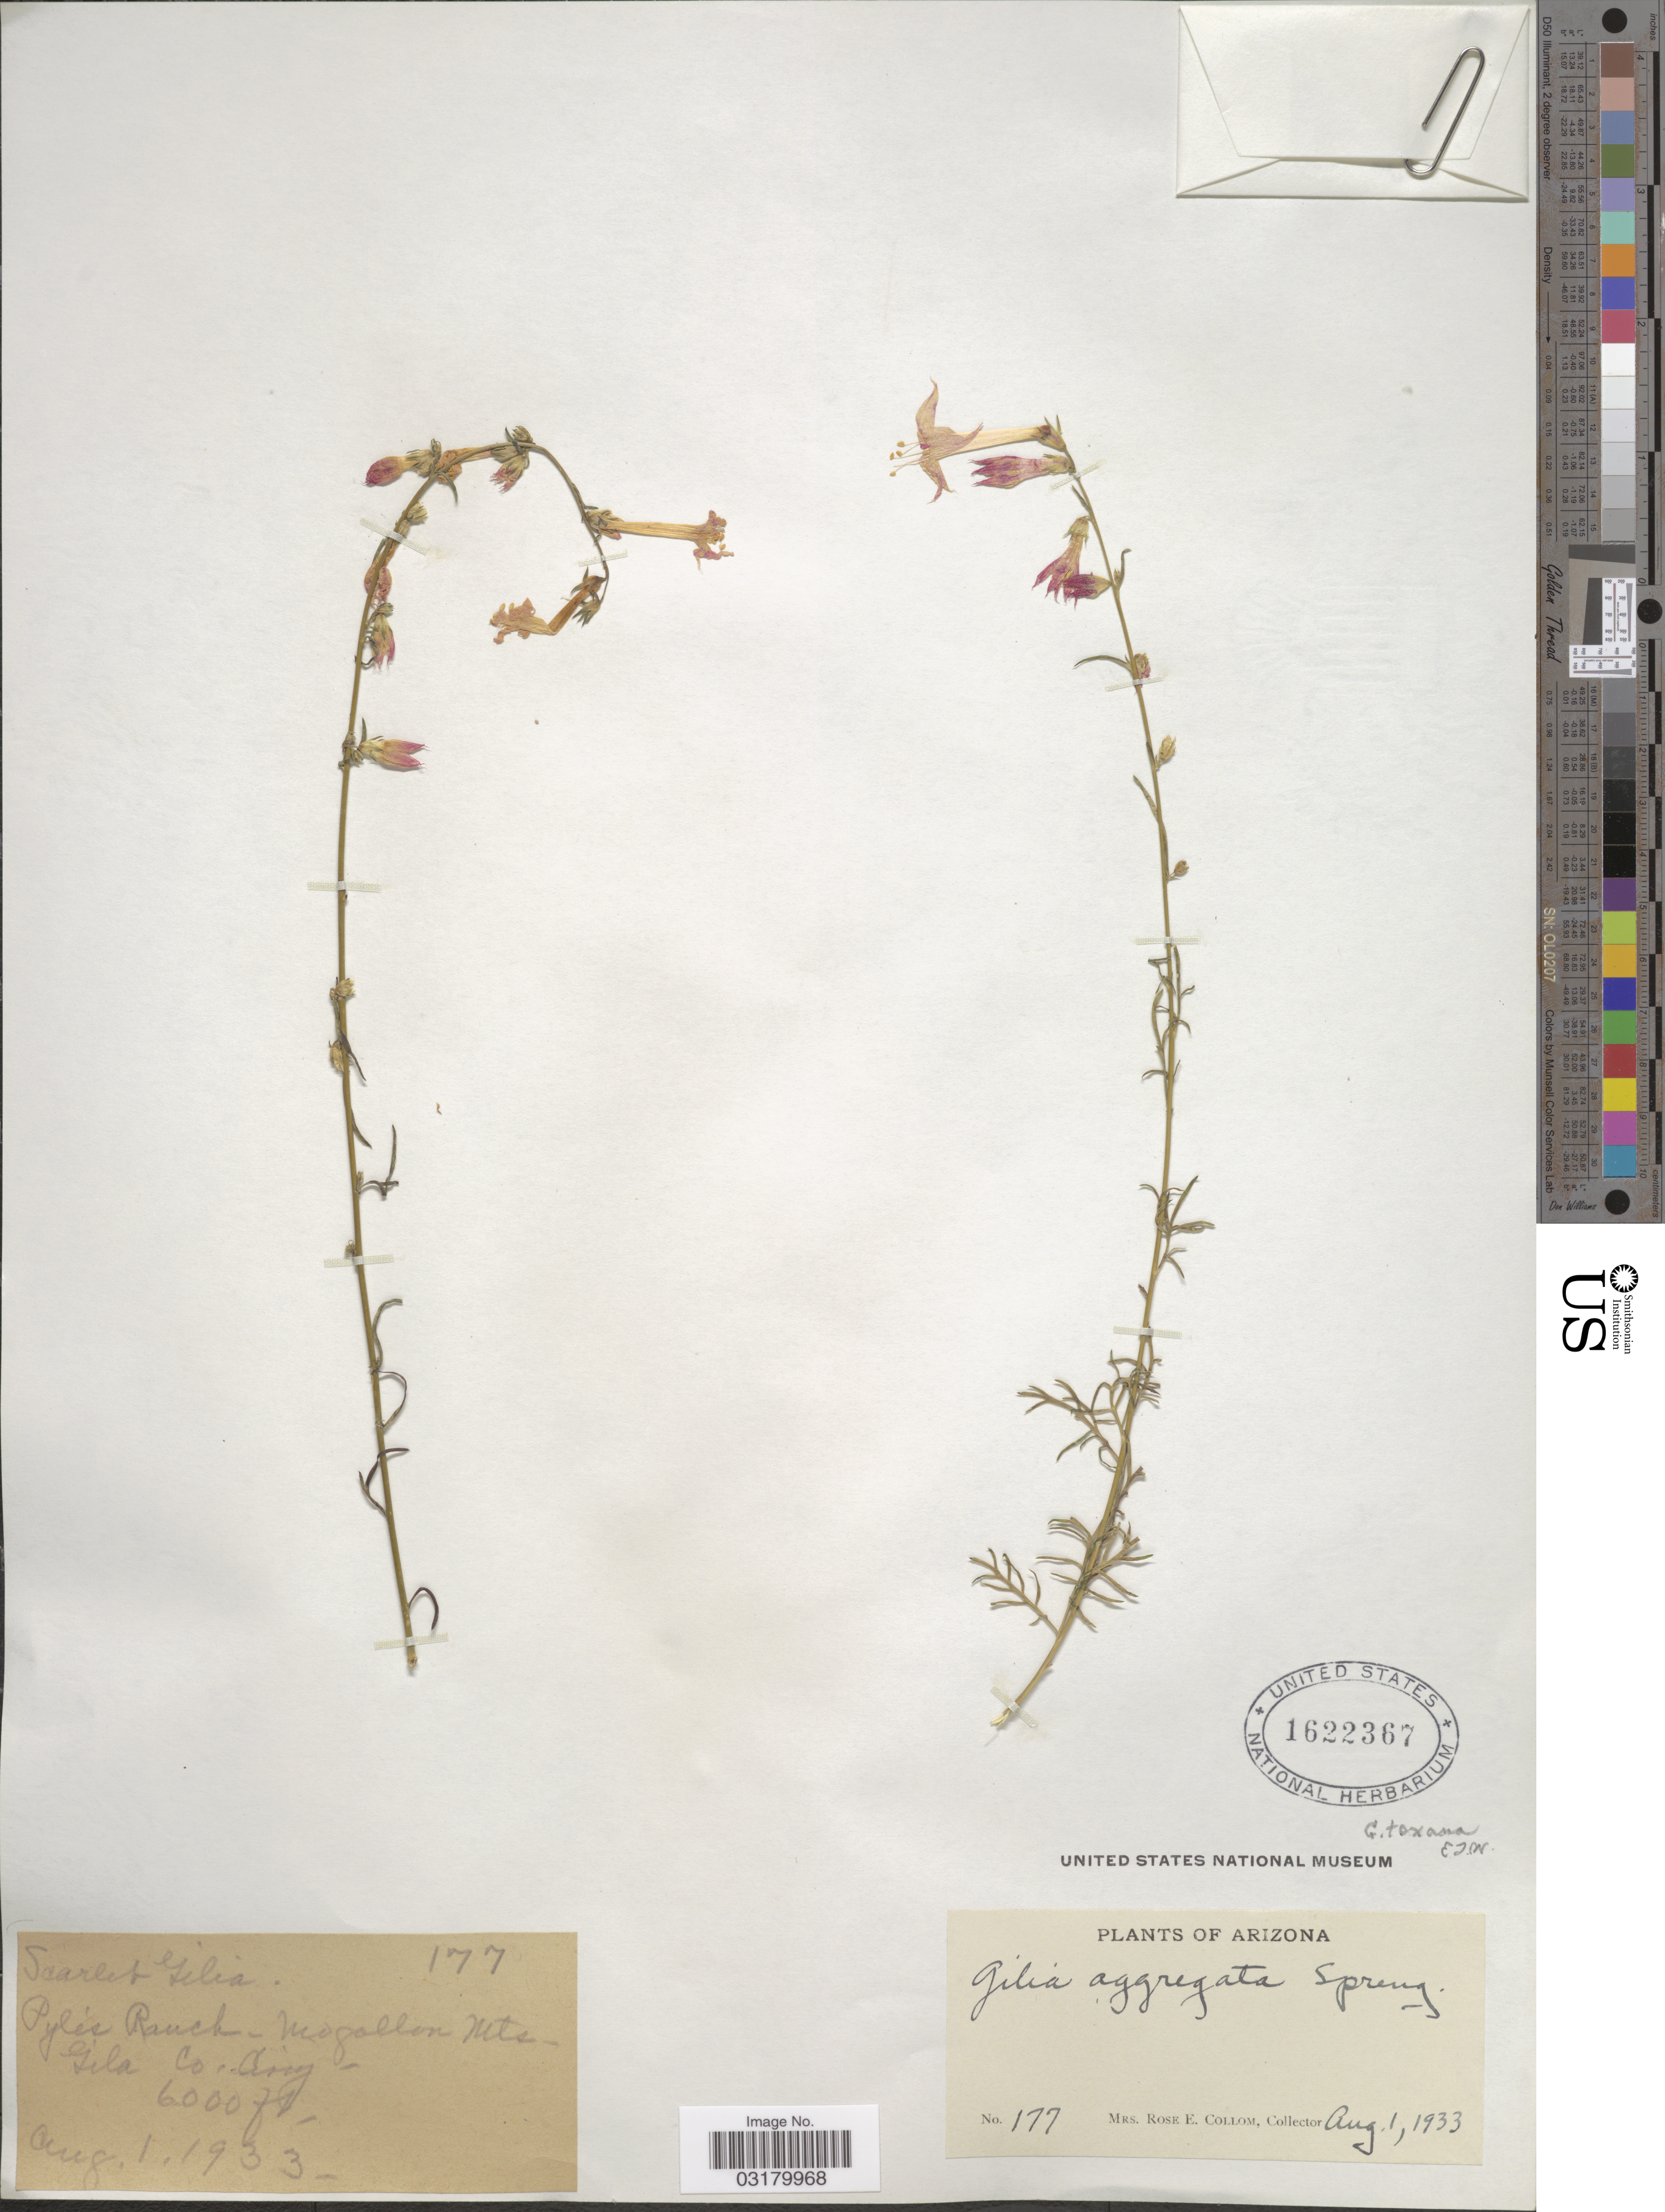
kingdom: Plantae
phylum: Tracheophyta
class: Magnoliopsida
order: Ericales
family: Polemoniaceae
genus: Ipomopsis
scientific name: Ipomopsis aggregata subsp. formosissima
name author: (Greene) Wherry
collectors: R. E. Collom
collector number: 177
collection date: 1933-08-01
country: United States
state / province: Arizona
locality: Pyle's Ranch - Mogollon Mts.- Gila Co.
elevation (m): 1829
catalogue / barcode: US 1622367